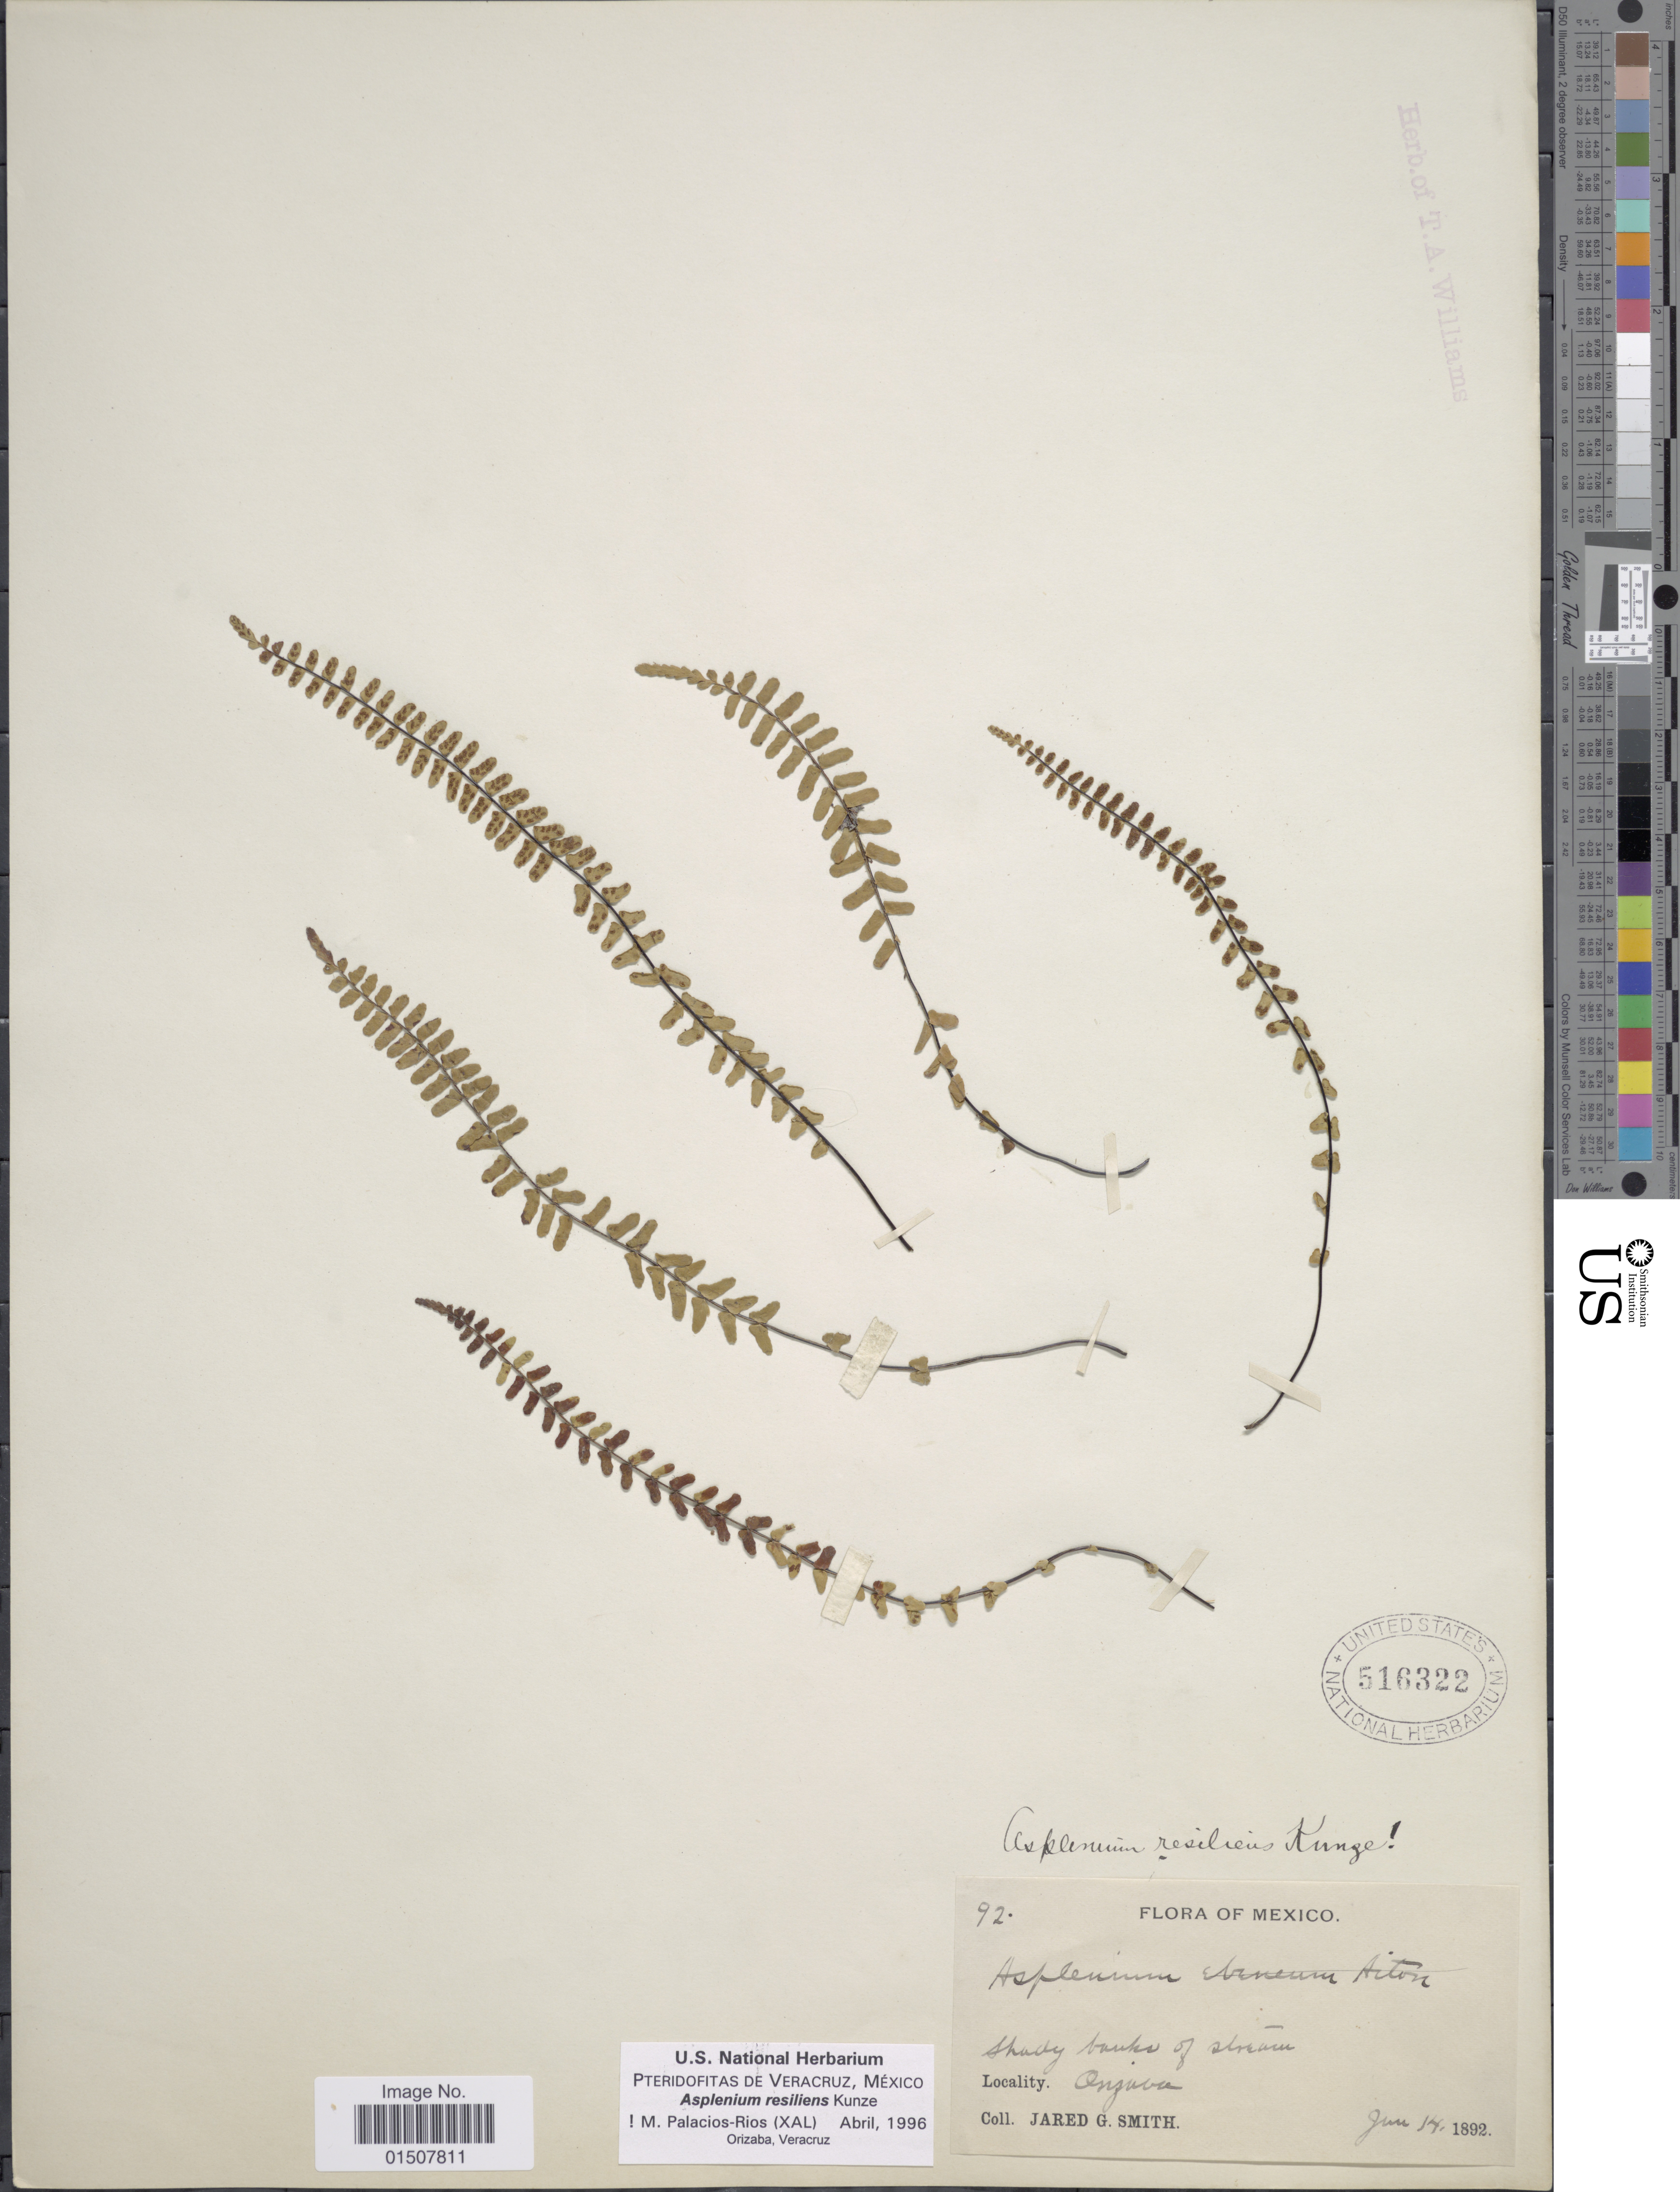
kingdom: Plantae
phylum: Tracheophyta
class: Polypodiopsida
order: Polypodiales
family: Aspleniaceae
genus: Asplenium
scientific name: Asplenium resiliens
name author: Kunze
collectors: J. G. Smith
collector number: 92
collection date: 1892-06-14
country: Mexico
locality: Shady banks of stream. Orizaba.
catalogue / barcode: US 516322